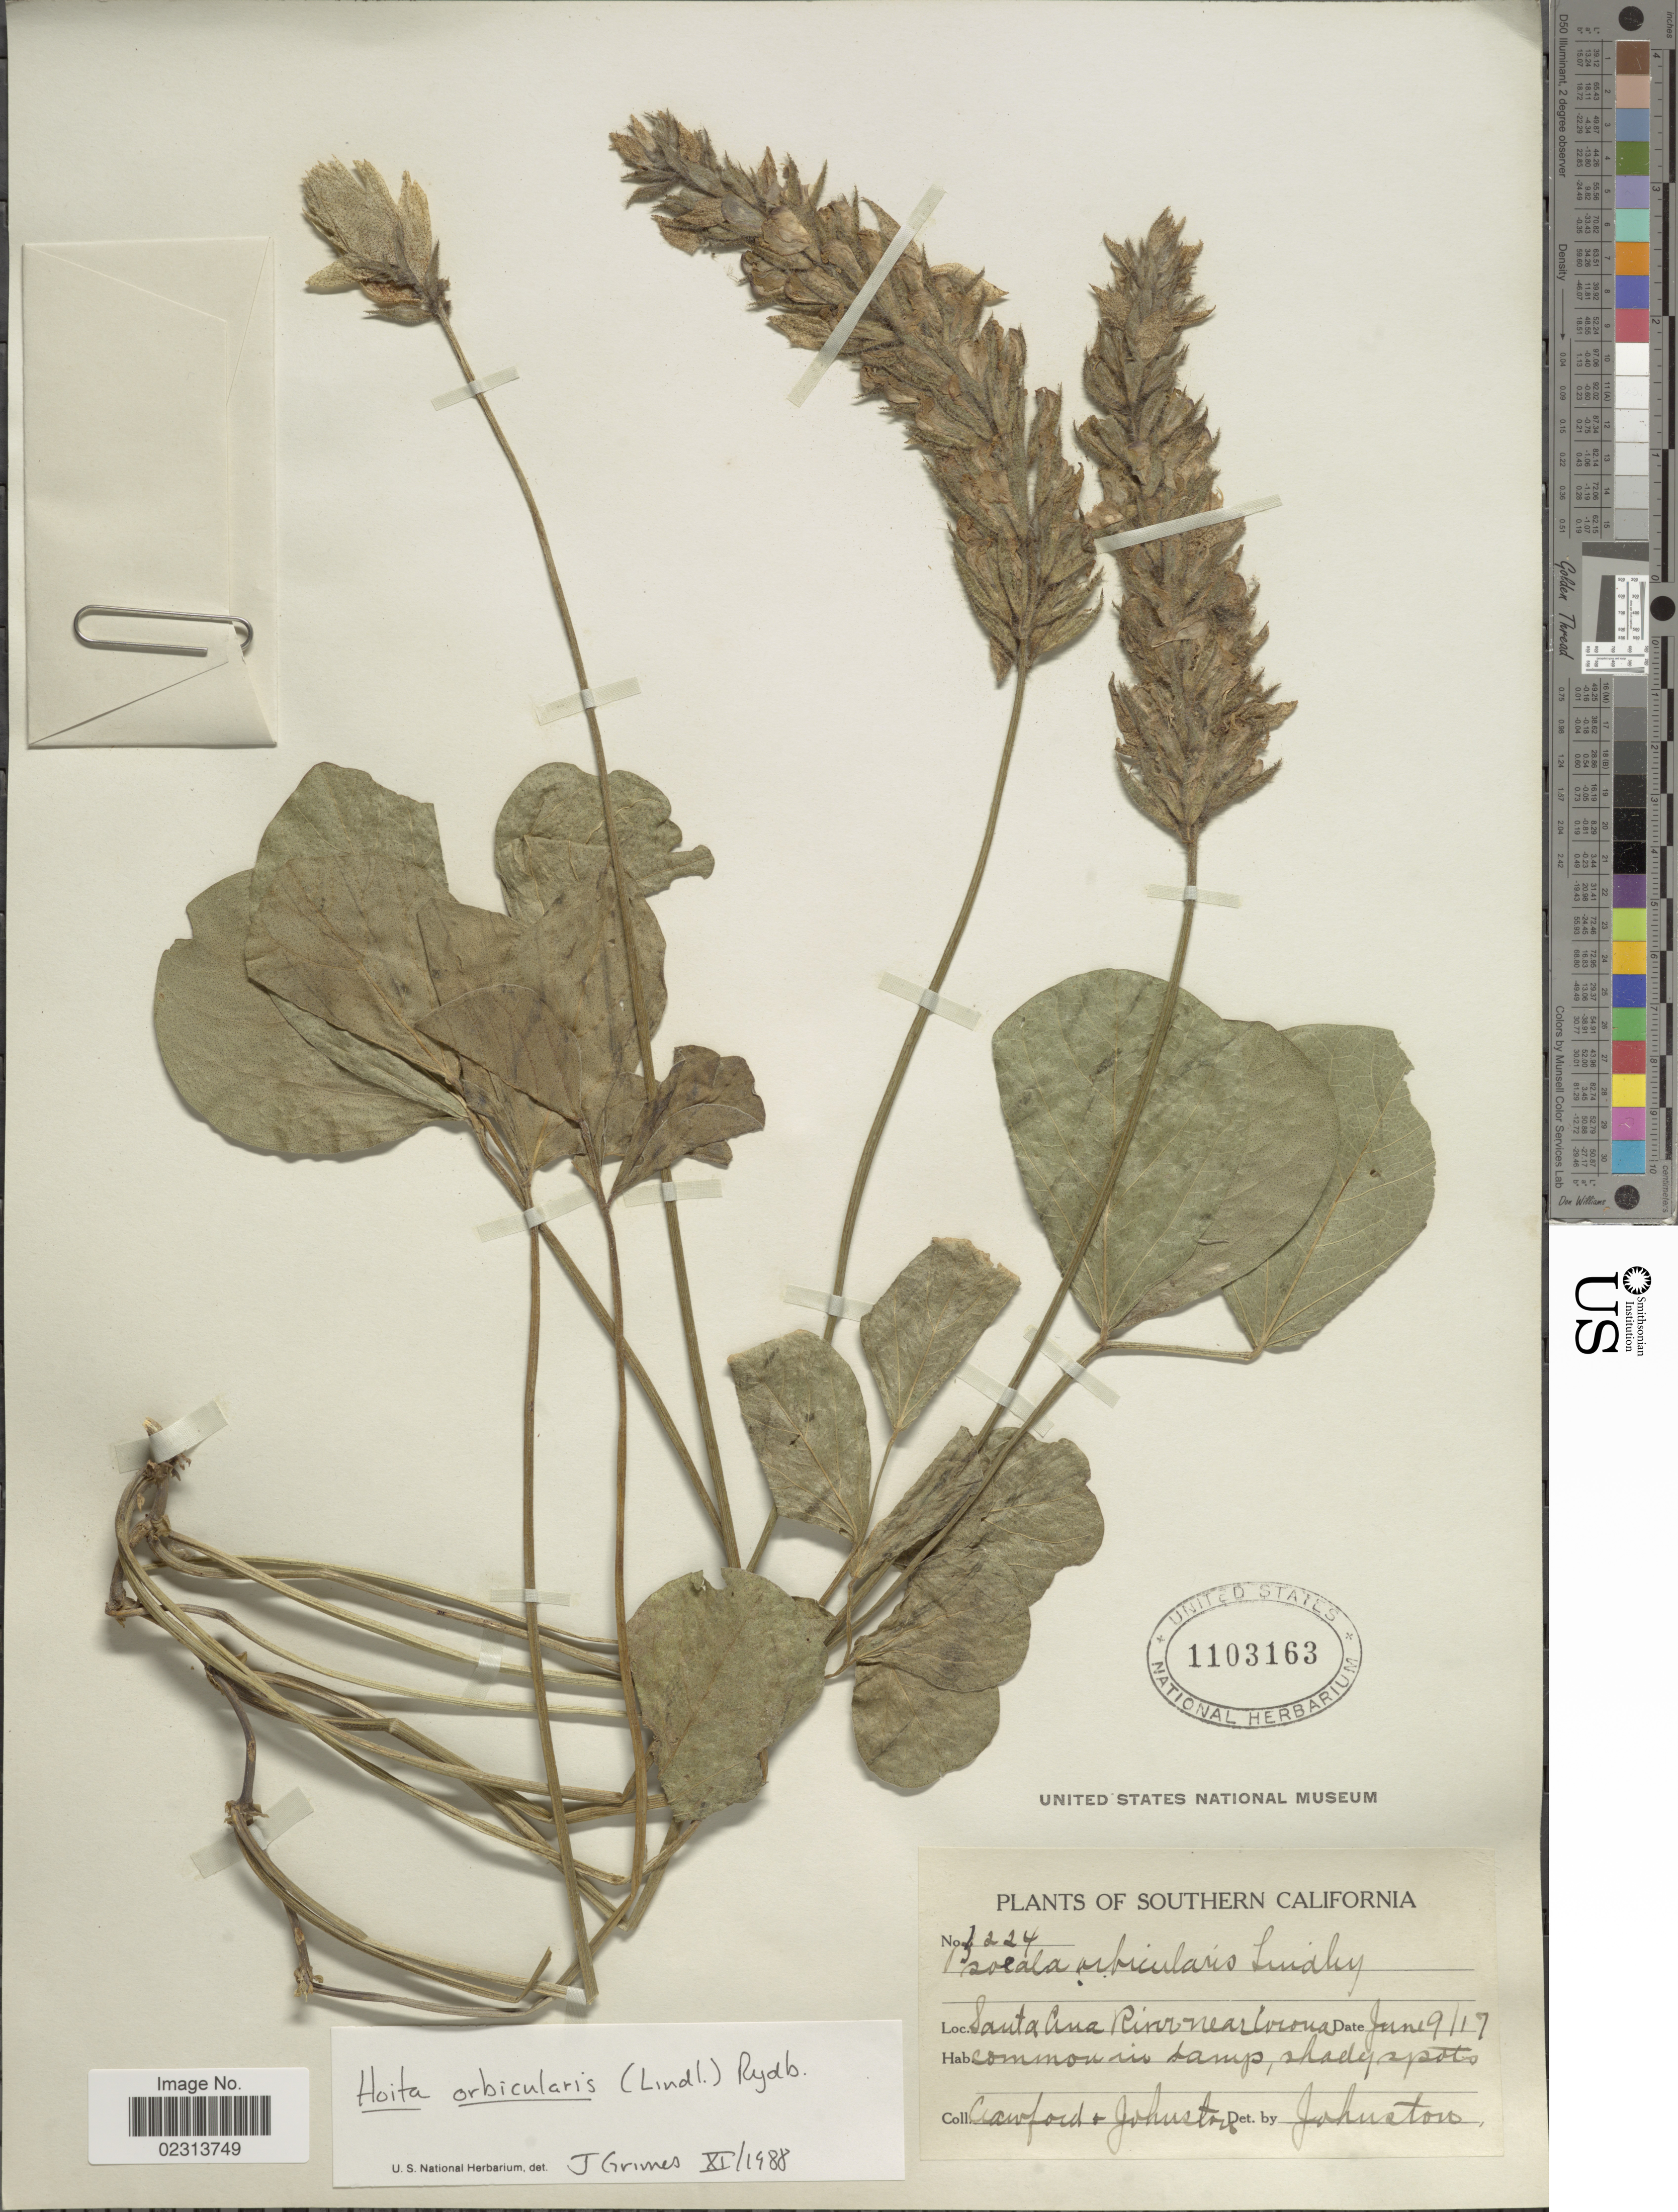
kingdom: Plantae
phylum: Tracheophyta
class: Magnoliopsida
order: Fabales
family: Fabaceae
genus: Hoita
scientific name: Hoita orbicularis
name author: (Lindl.) Rydb.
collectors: Crawford & Johnston, --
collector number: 1224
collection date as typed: Transcribed d/m/y: 19/6/17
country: United States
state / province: California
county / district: Riverside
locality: Sourthern California, Santa Ana River near Corona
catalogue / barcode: US 1103163